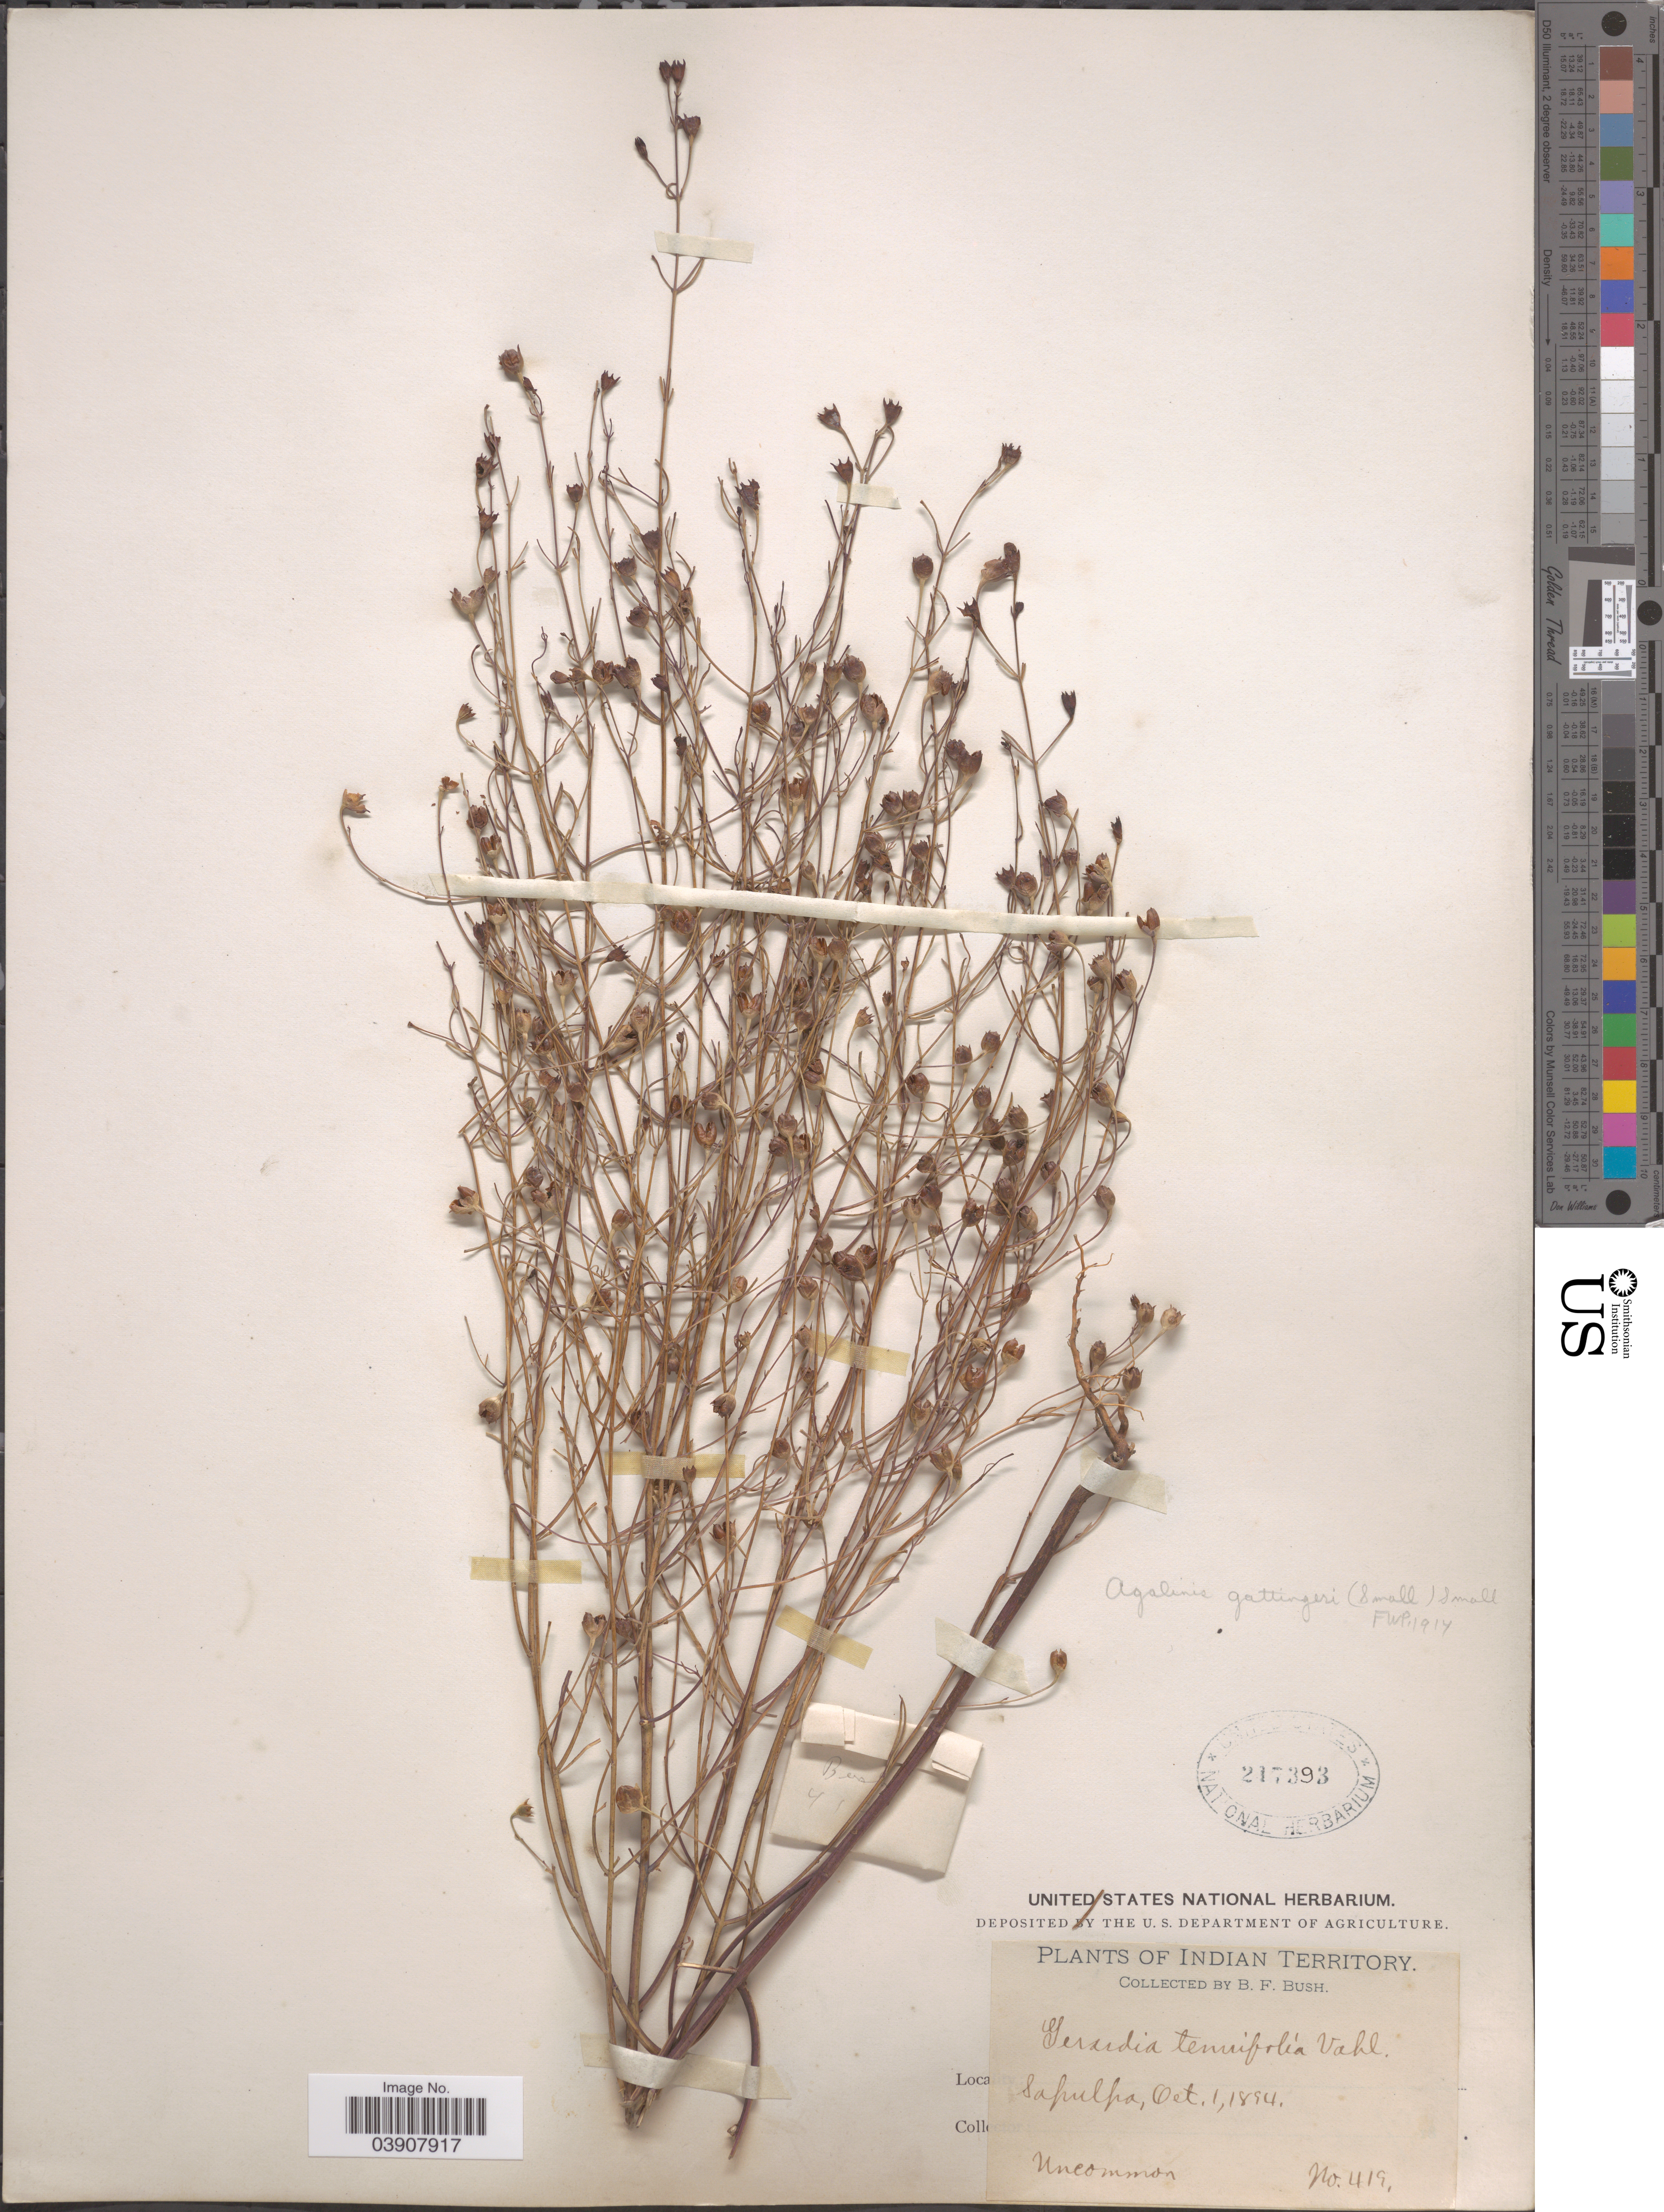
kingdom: Plantae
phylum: Tracheophyta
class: Magnoliopsida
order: Lamiales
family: Orobanchaceae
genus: Agalinis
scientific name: Agalinis gattingeri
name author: (Small) Small ex Britton & A. Br.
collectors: B. F. Bush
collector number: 419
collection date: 1894-10-01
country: United States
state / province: Oklahoma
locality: Indian Territory. Sapulpa.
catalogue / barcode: US 217393